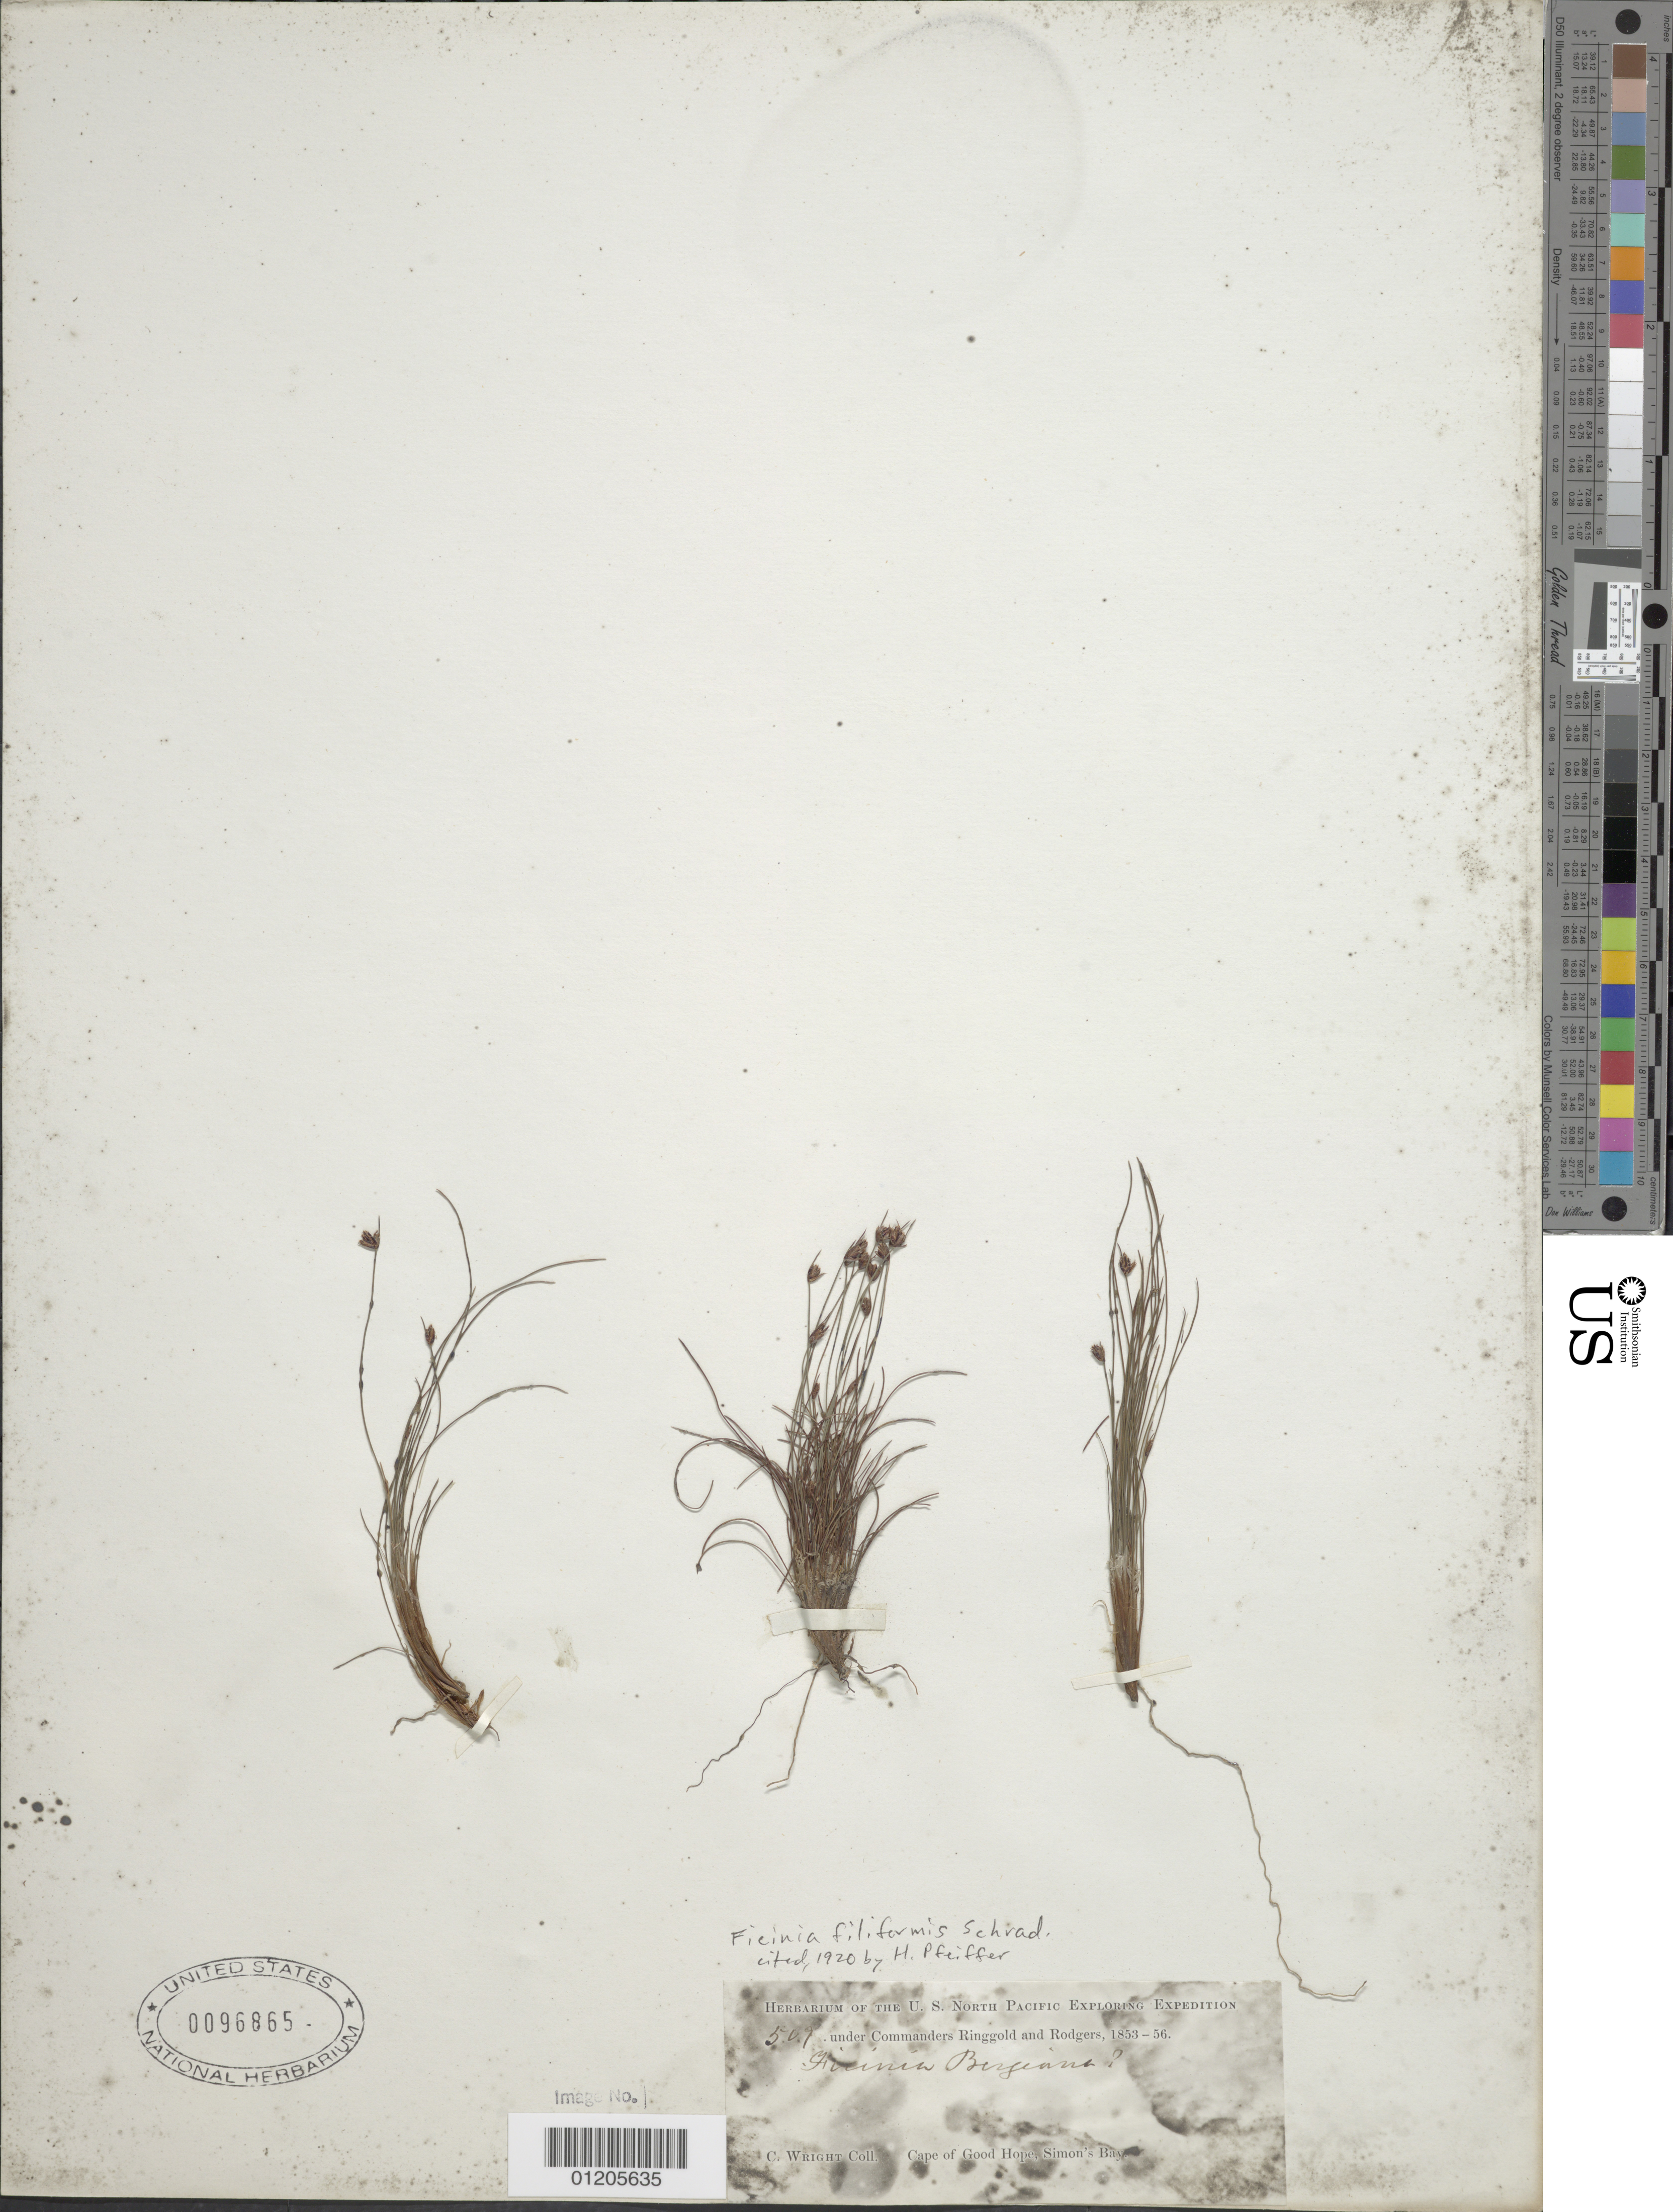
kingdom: Plantae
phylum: Tracheophyta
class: Liliopsida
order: Poales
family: Cyperaceae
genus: Ficinia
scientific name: Ficinia filiformis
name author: (Lam.) Schrad.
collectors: C. Wright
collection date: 1853/1856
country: South Africa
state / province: Western Cape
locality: Cape of Good Hope, Simon's Bay.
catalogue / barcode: US 96865